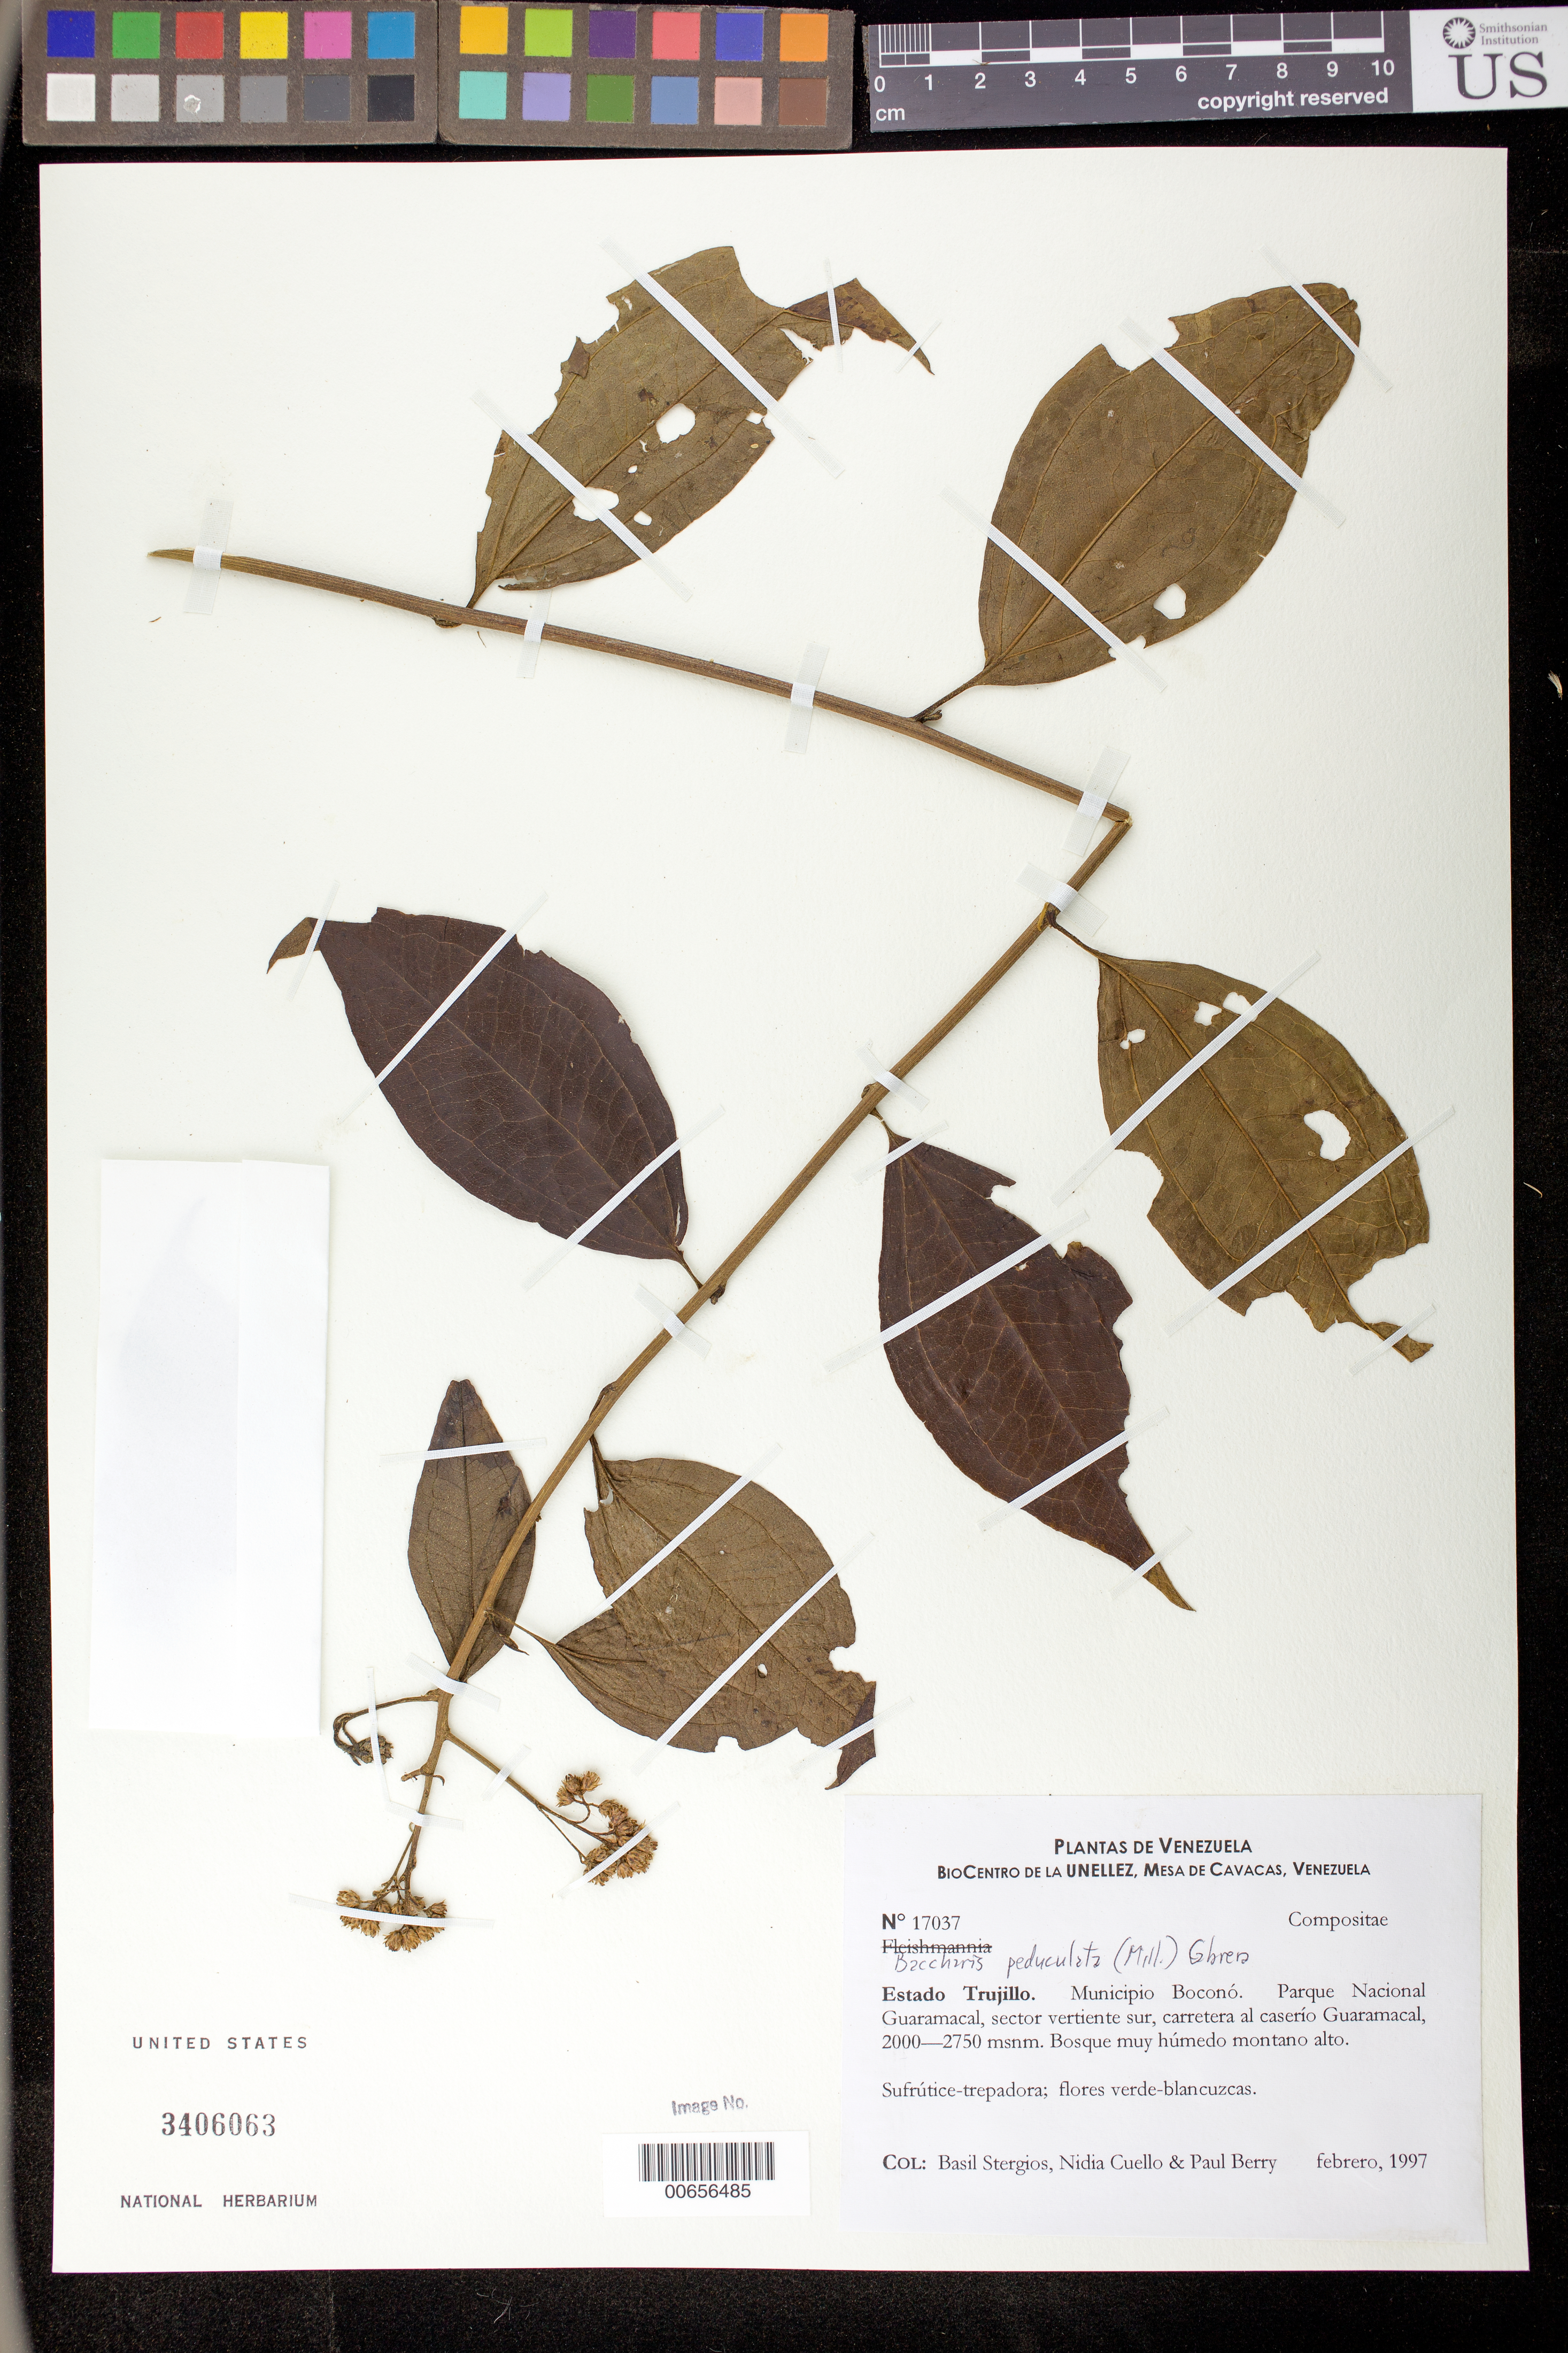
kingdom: Plantae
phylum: Tracheophyta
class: Magnoliopsida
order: Asterales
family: Asteraceae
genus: Pentacalia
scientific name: Pentacalia pedunculata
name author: (Mill.) Cabrera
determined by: Robinson, Harold E., (US)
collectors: B. G. Stergios, N. L. Cuello & P. Berry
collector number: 17037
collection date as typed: Feb 1997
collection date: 1997-02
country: Venezuela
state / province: Trujillo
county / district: Boconó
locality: Parque Nacional Guaramacal. Sector vertiente S. Carretera al caserío Guaramacal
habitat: Bosque muy húmedo montano alto.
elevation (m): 2000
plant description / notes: MY, PORT, US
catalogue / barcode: US 3406063